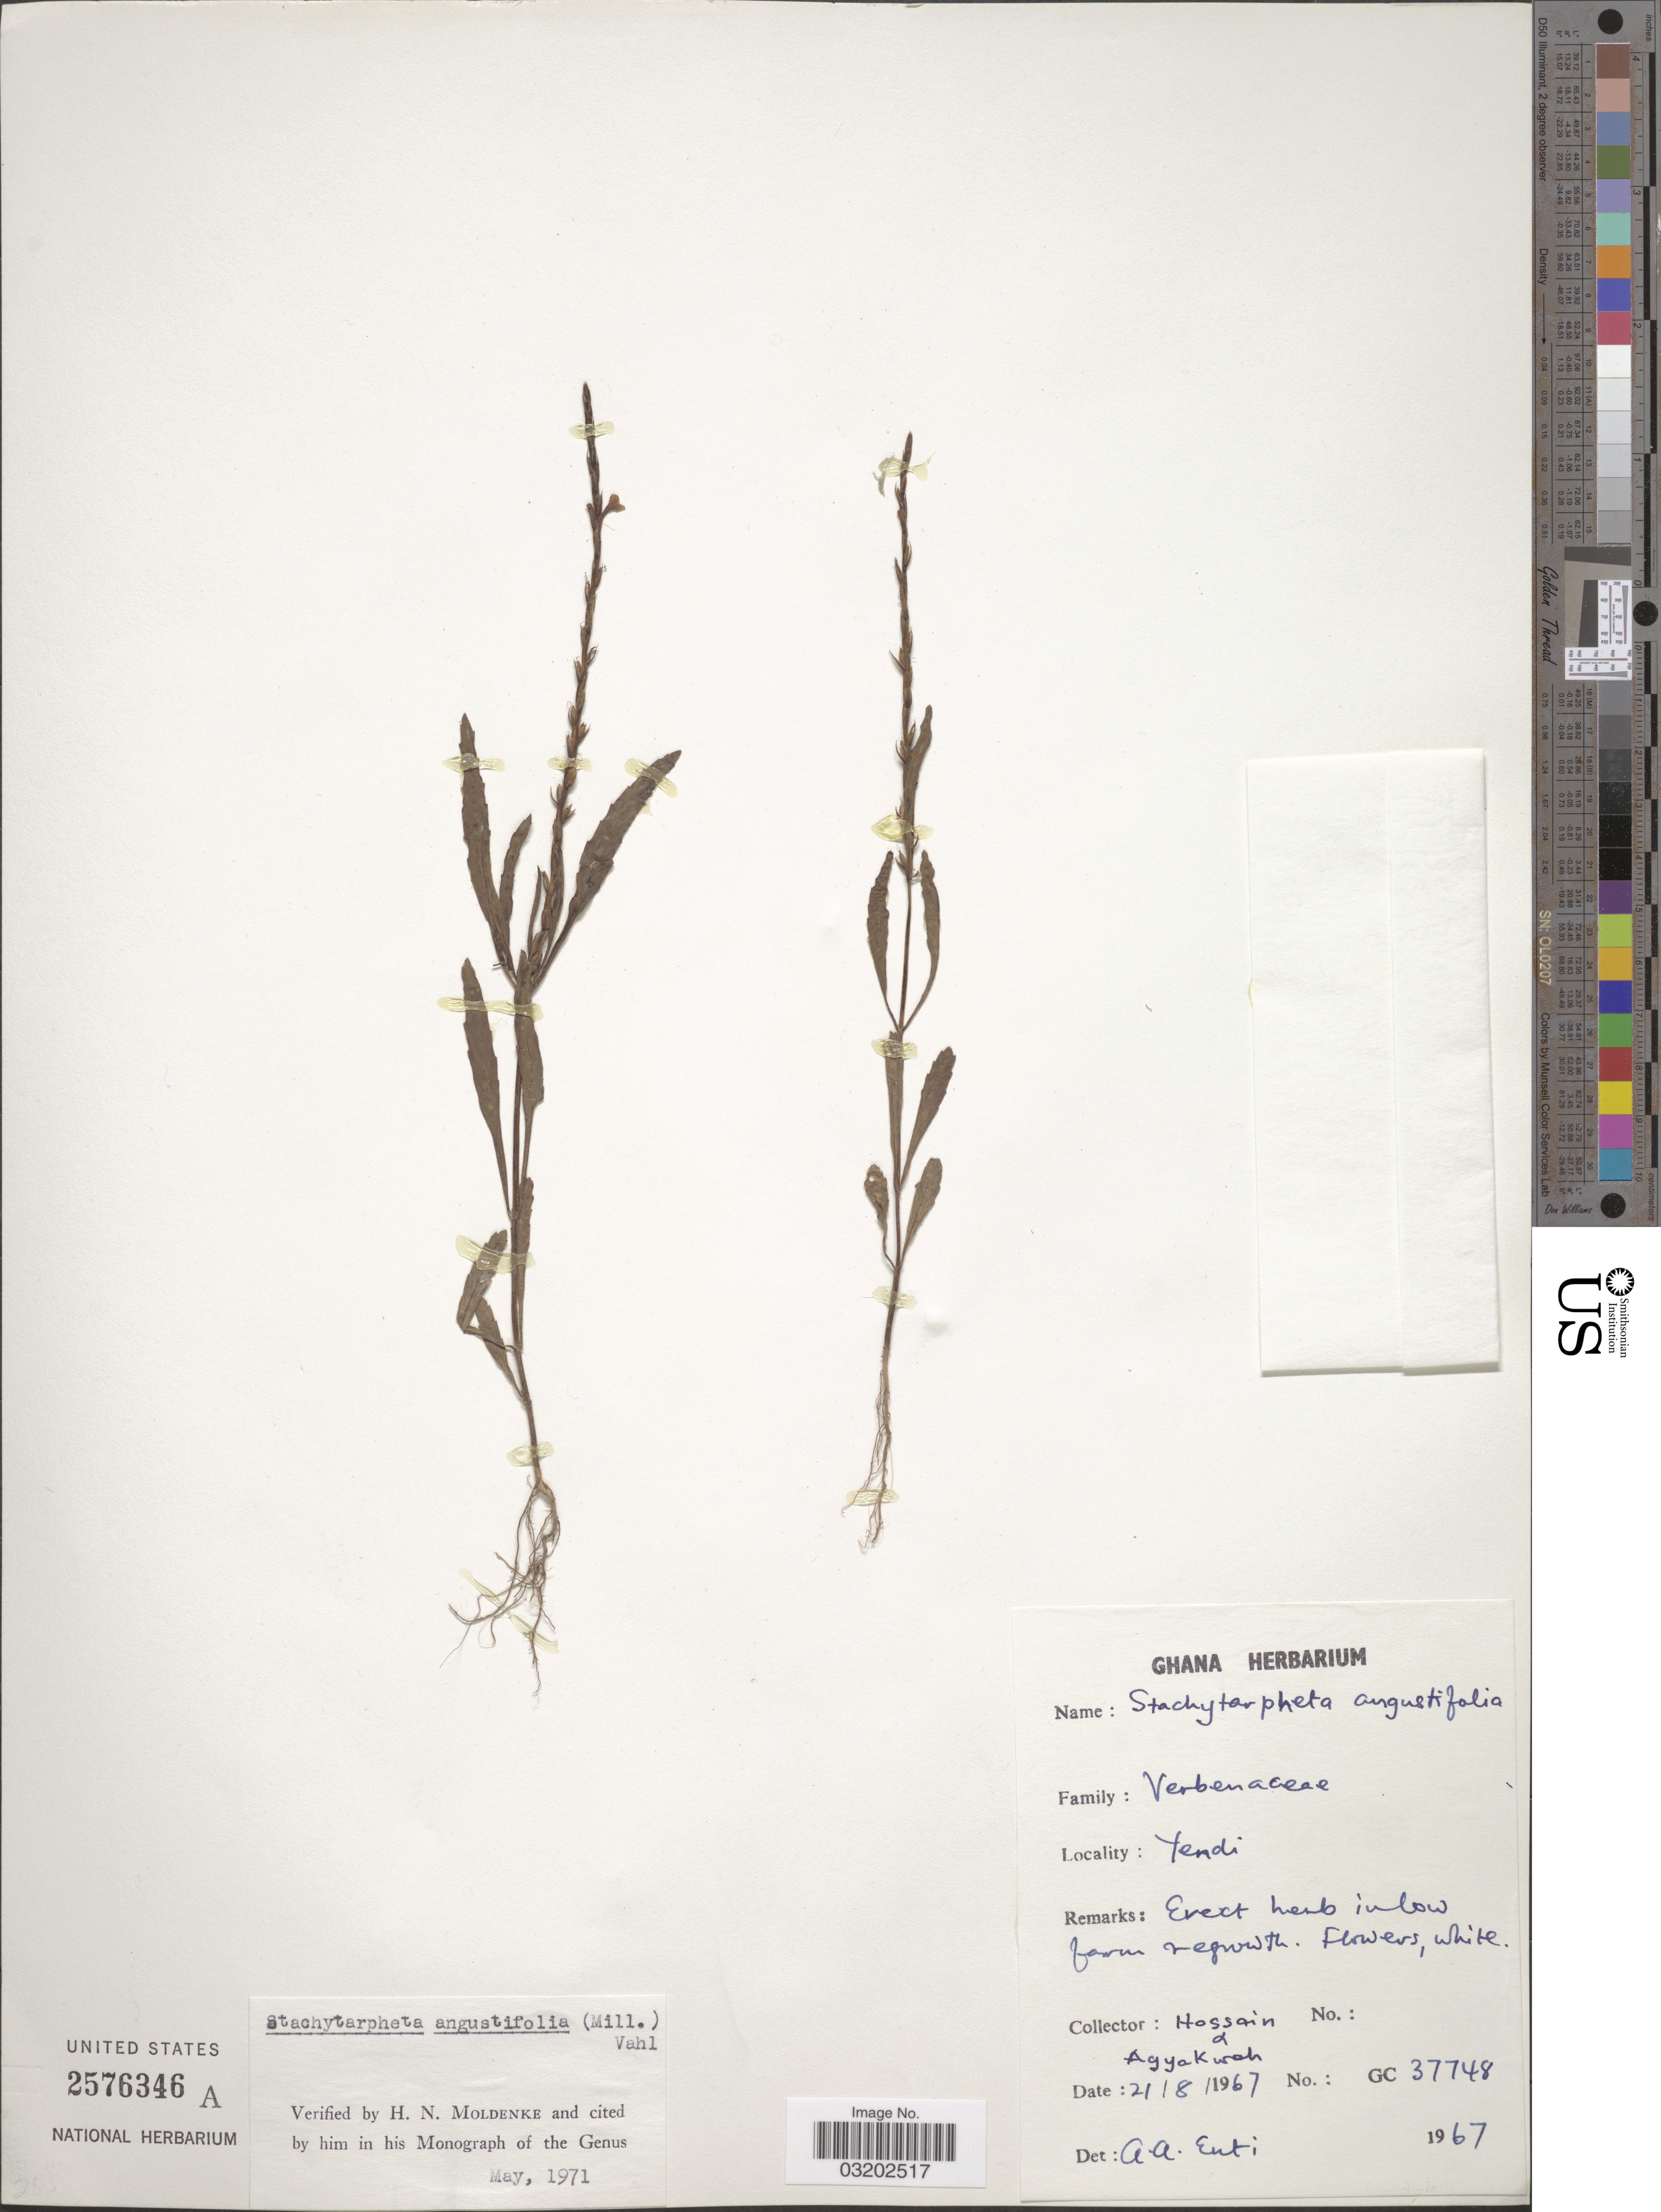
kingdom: Plantae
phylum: Tracheophyta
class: Magnoliopsida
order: Lamiales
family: Verbenaceae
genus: Stachytarpheta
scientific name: Stachytarpheta angustifolia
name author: (Mill.) Vahl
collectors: Hossain & Agyakwah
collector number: GC37748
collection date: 1967-08-21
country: Ghana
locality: Yendi.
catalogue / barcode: US 2576346A